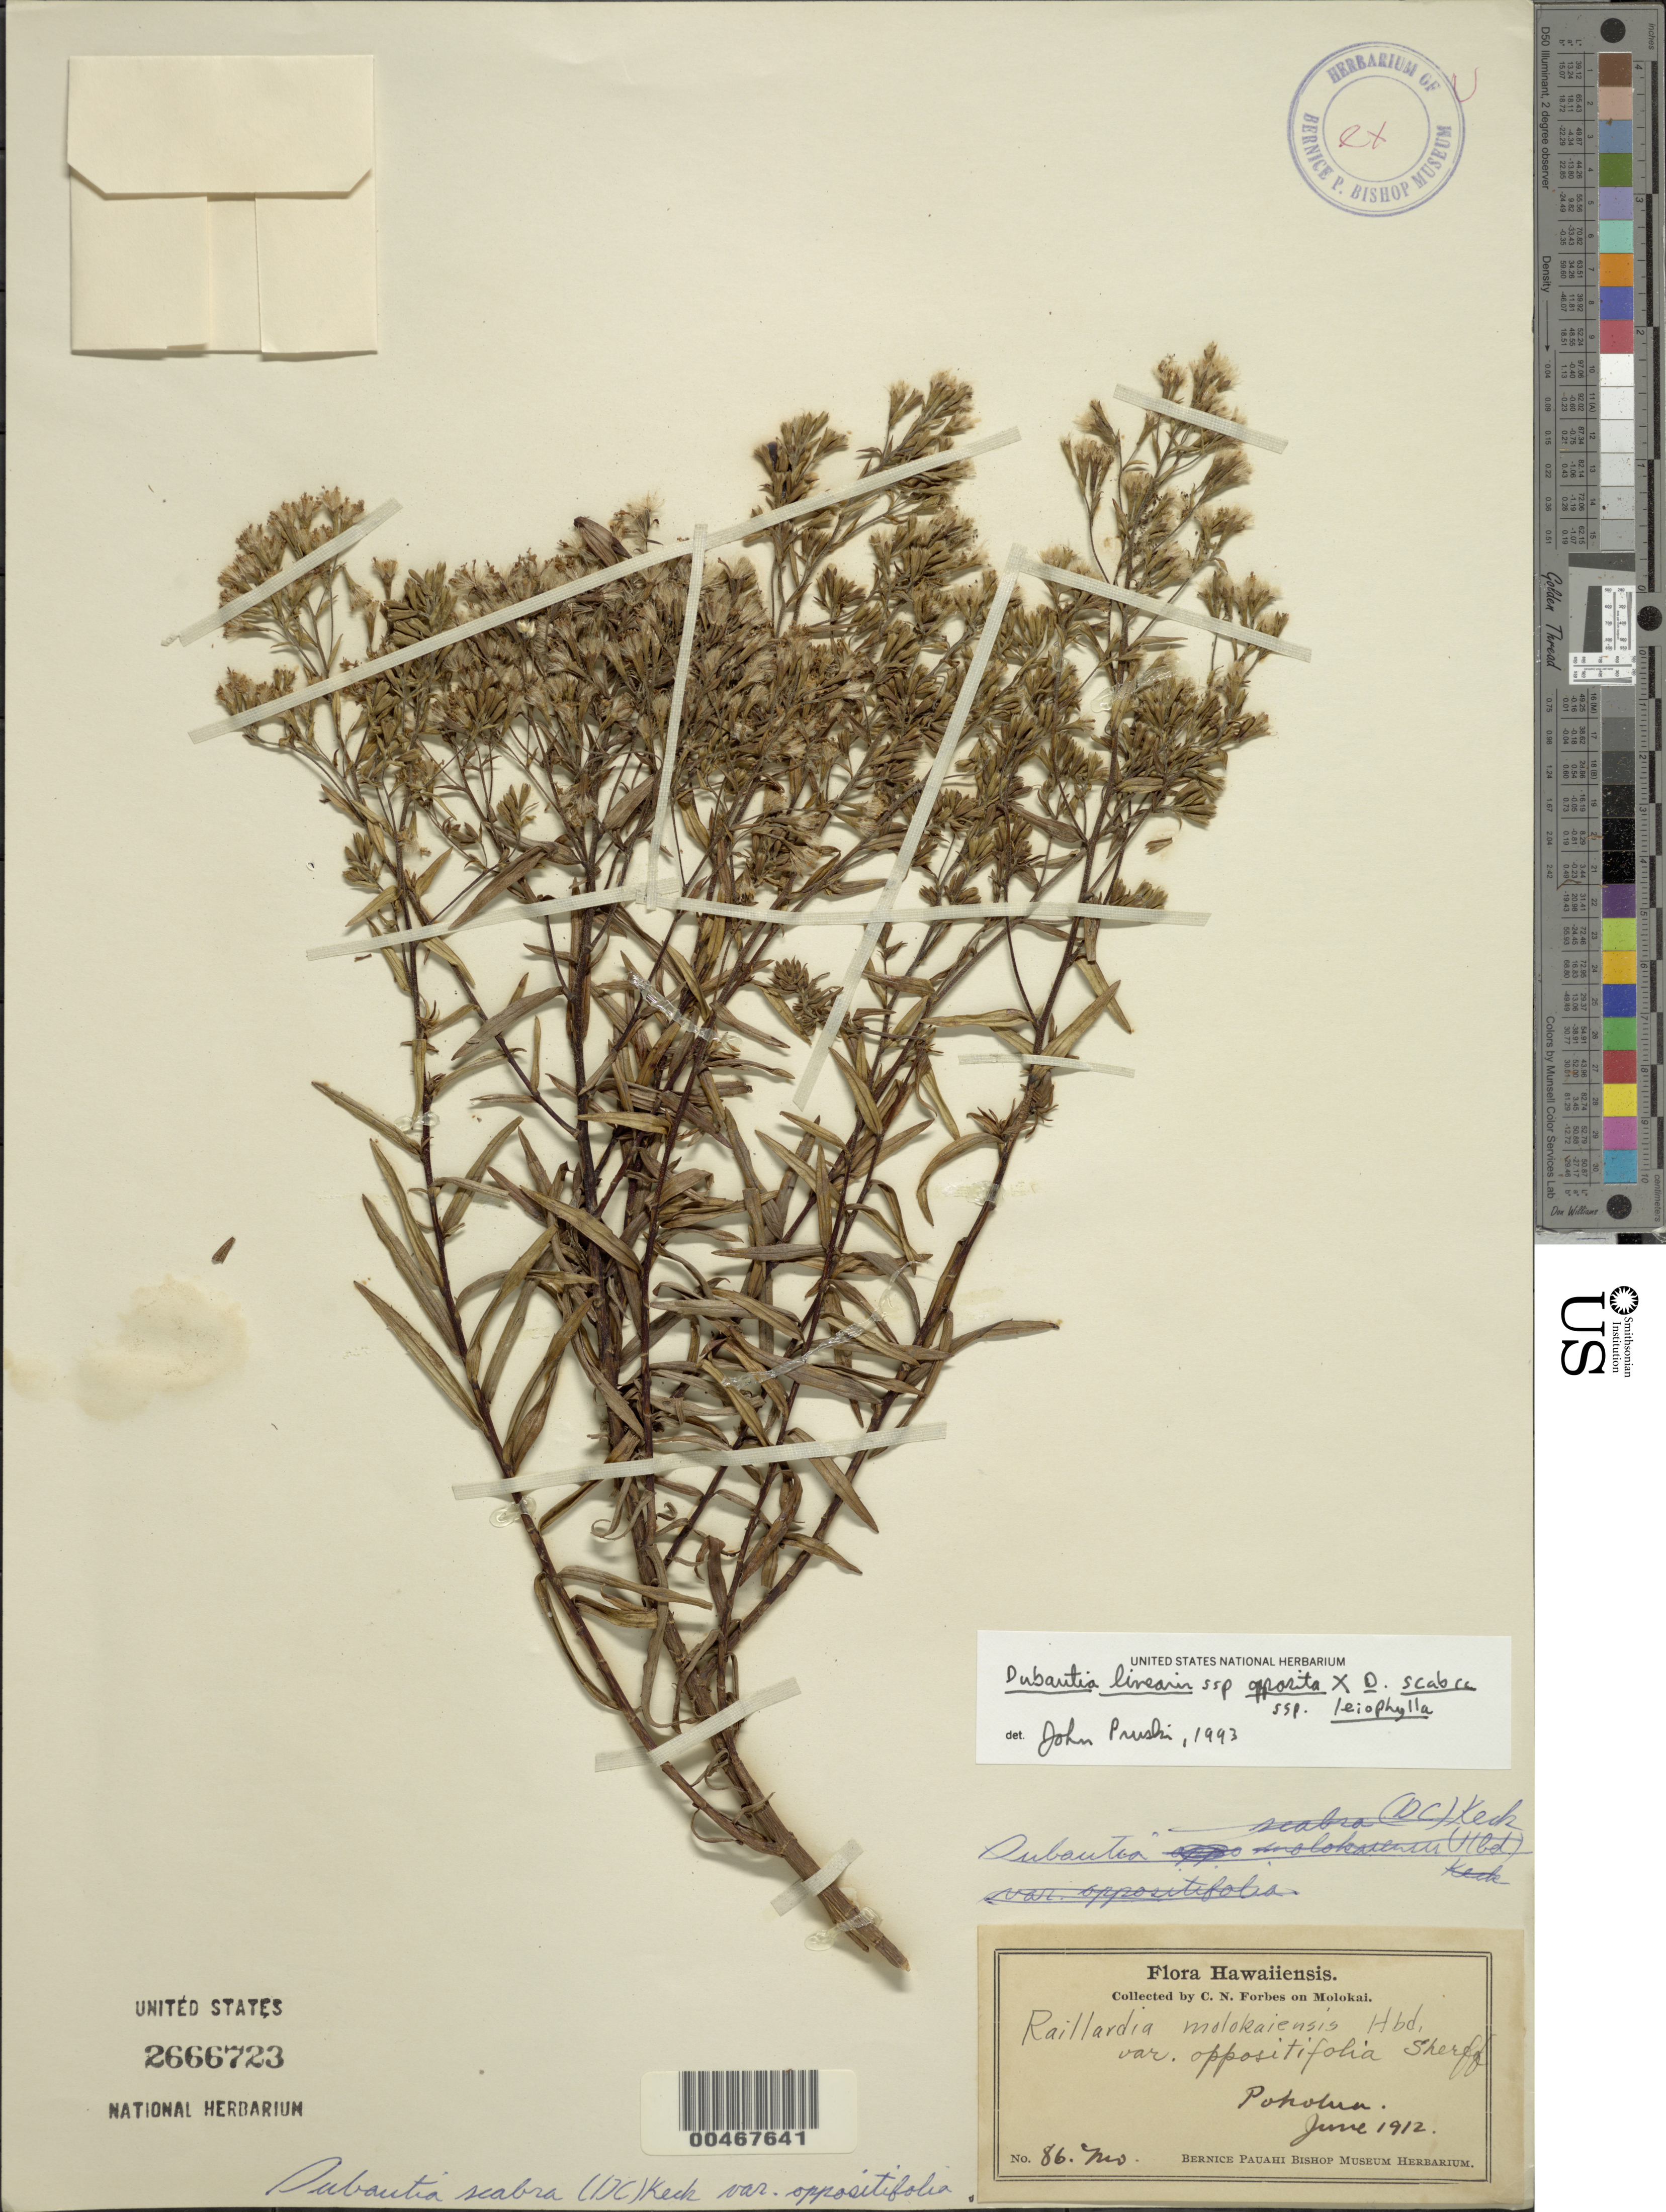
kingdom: Plantae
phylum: Tracheophyta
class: Magnoliopsida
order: Asterales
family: Asteraceae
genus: Dubautia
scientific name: Dubautia carrii x D. scabra subsp. leiophylla (A. Gray) G.D. Carr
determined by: Pruski, J. F.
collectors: C. N. Forbes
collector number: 86.Mo.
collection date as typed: Jun 1912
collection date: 1912-06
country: United States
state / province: Hawaii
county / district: Maui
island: Moloka'i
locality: Poholua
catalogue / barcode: US 2666723